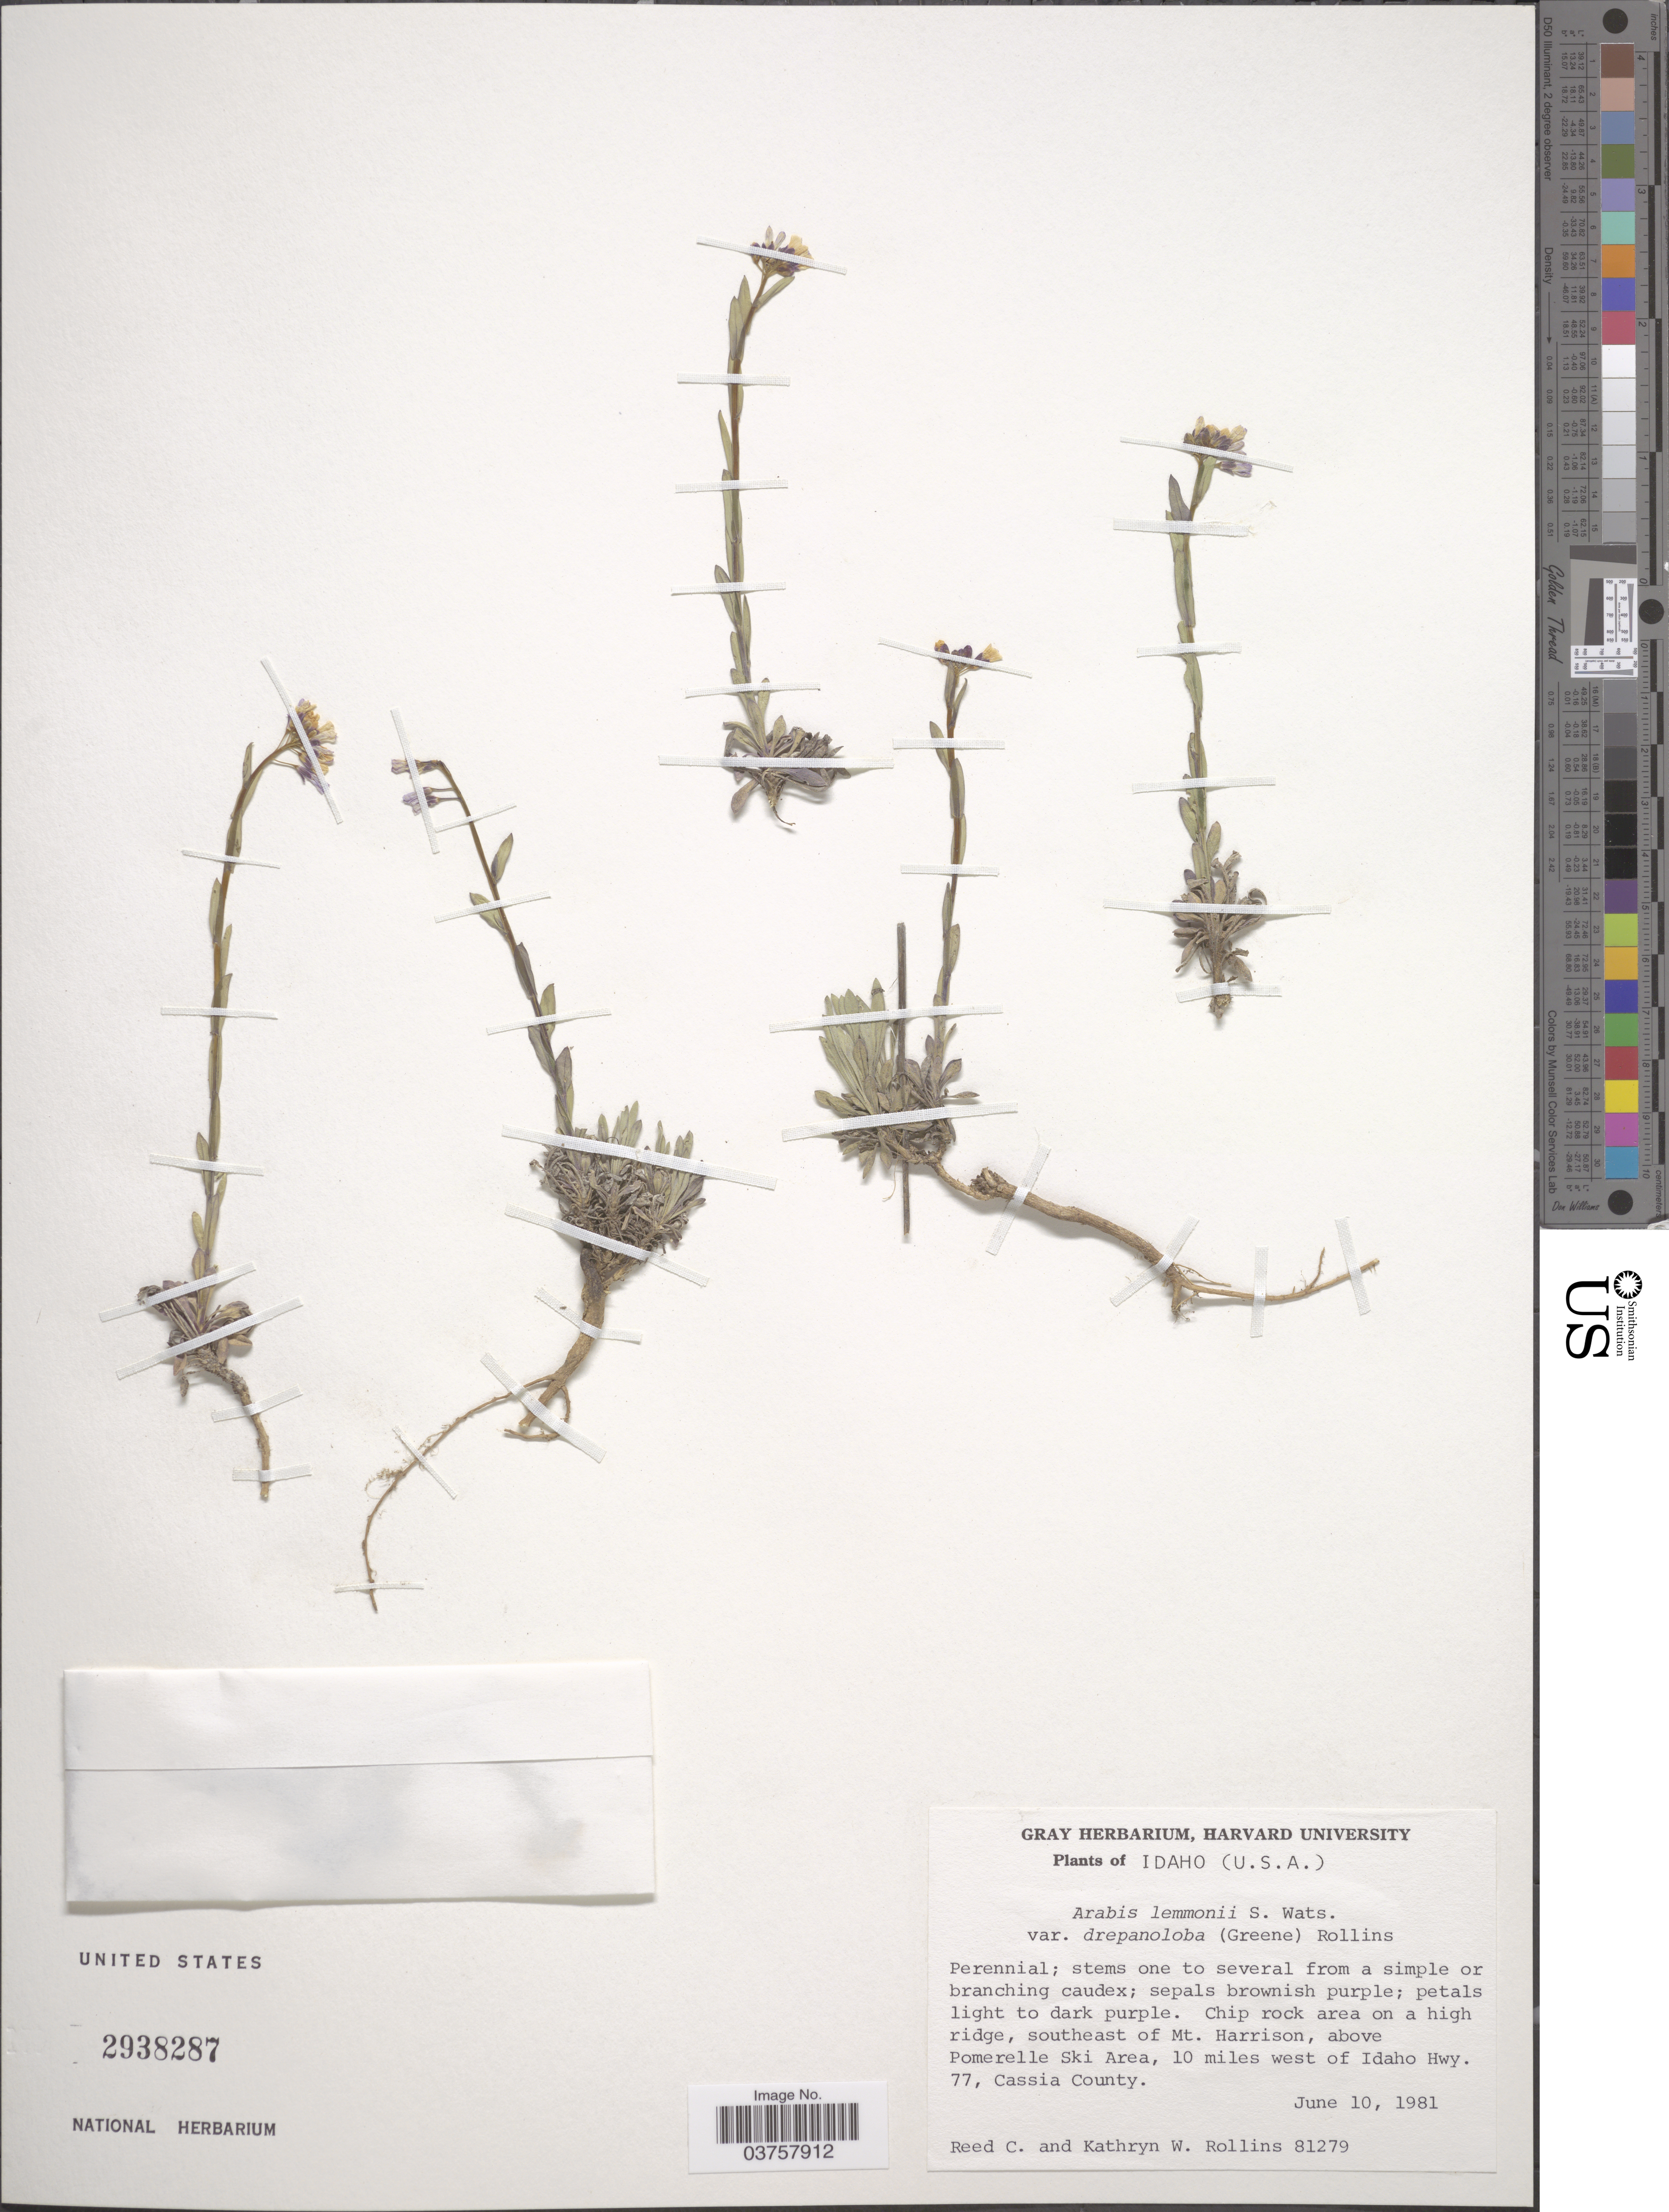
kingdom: Plantae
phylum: Tracheophyta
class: Magnoliopsida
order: Brassicales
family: Brassicaceae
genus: Arabis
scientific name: Arabis lemmonii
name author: S. Watson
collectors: R. C. Rollins & K. W. Rollins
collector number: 81279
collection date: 1981-06-10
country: United States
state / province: Idaho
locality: Chip rock area on a high ridge, southeast of Mt. Harrison, above Pomerelle Ski Area, 10 miles west of Idaho Hwy. 77, Cassia County.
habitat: chip rock area on a high ridge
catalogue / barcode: US 2938287